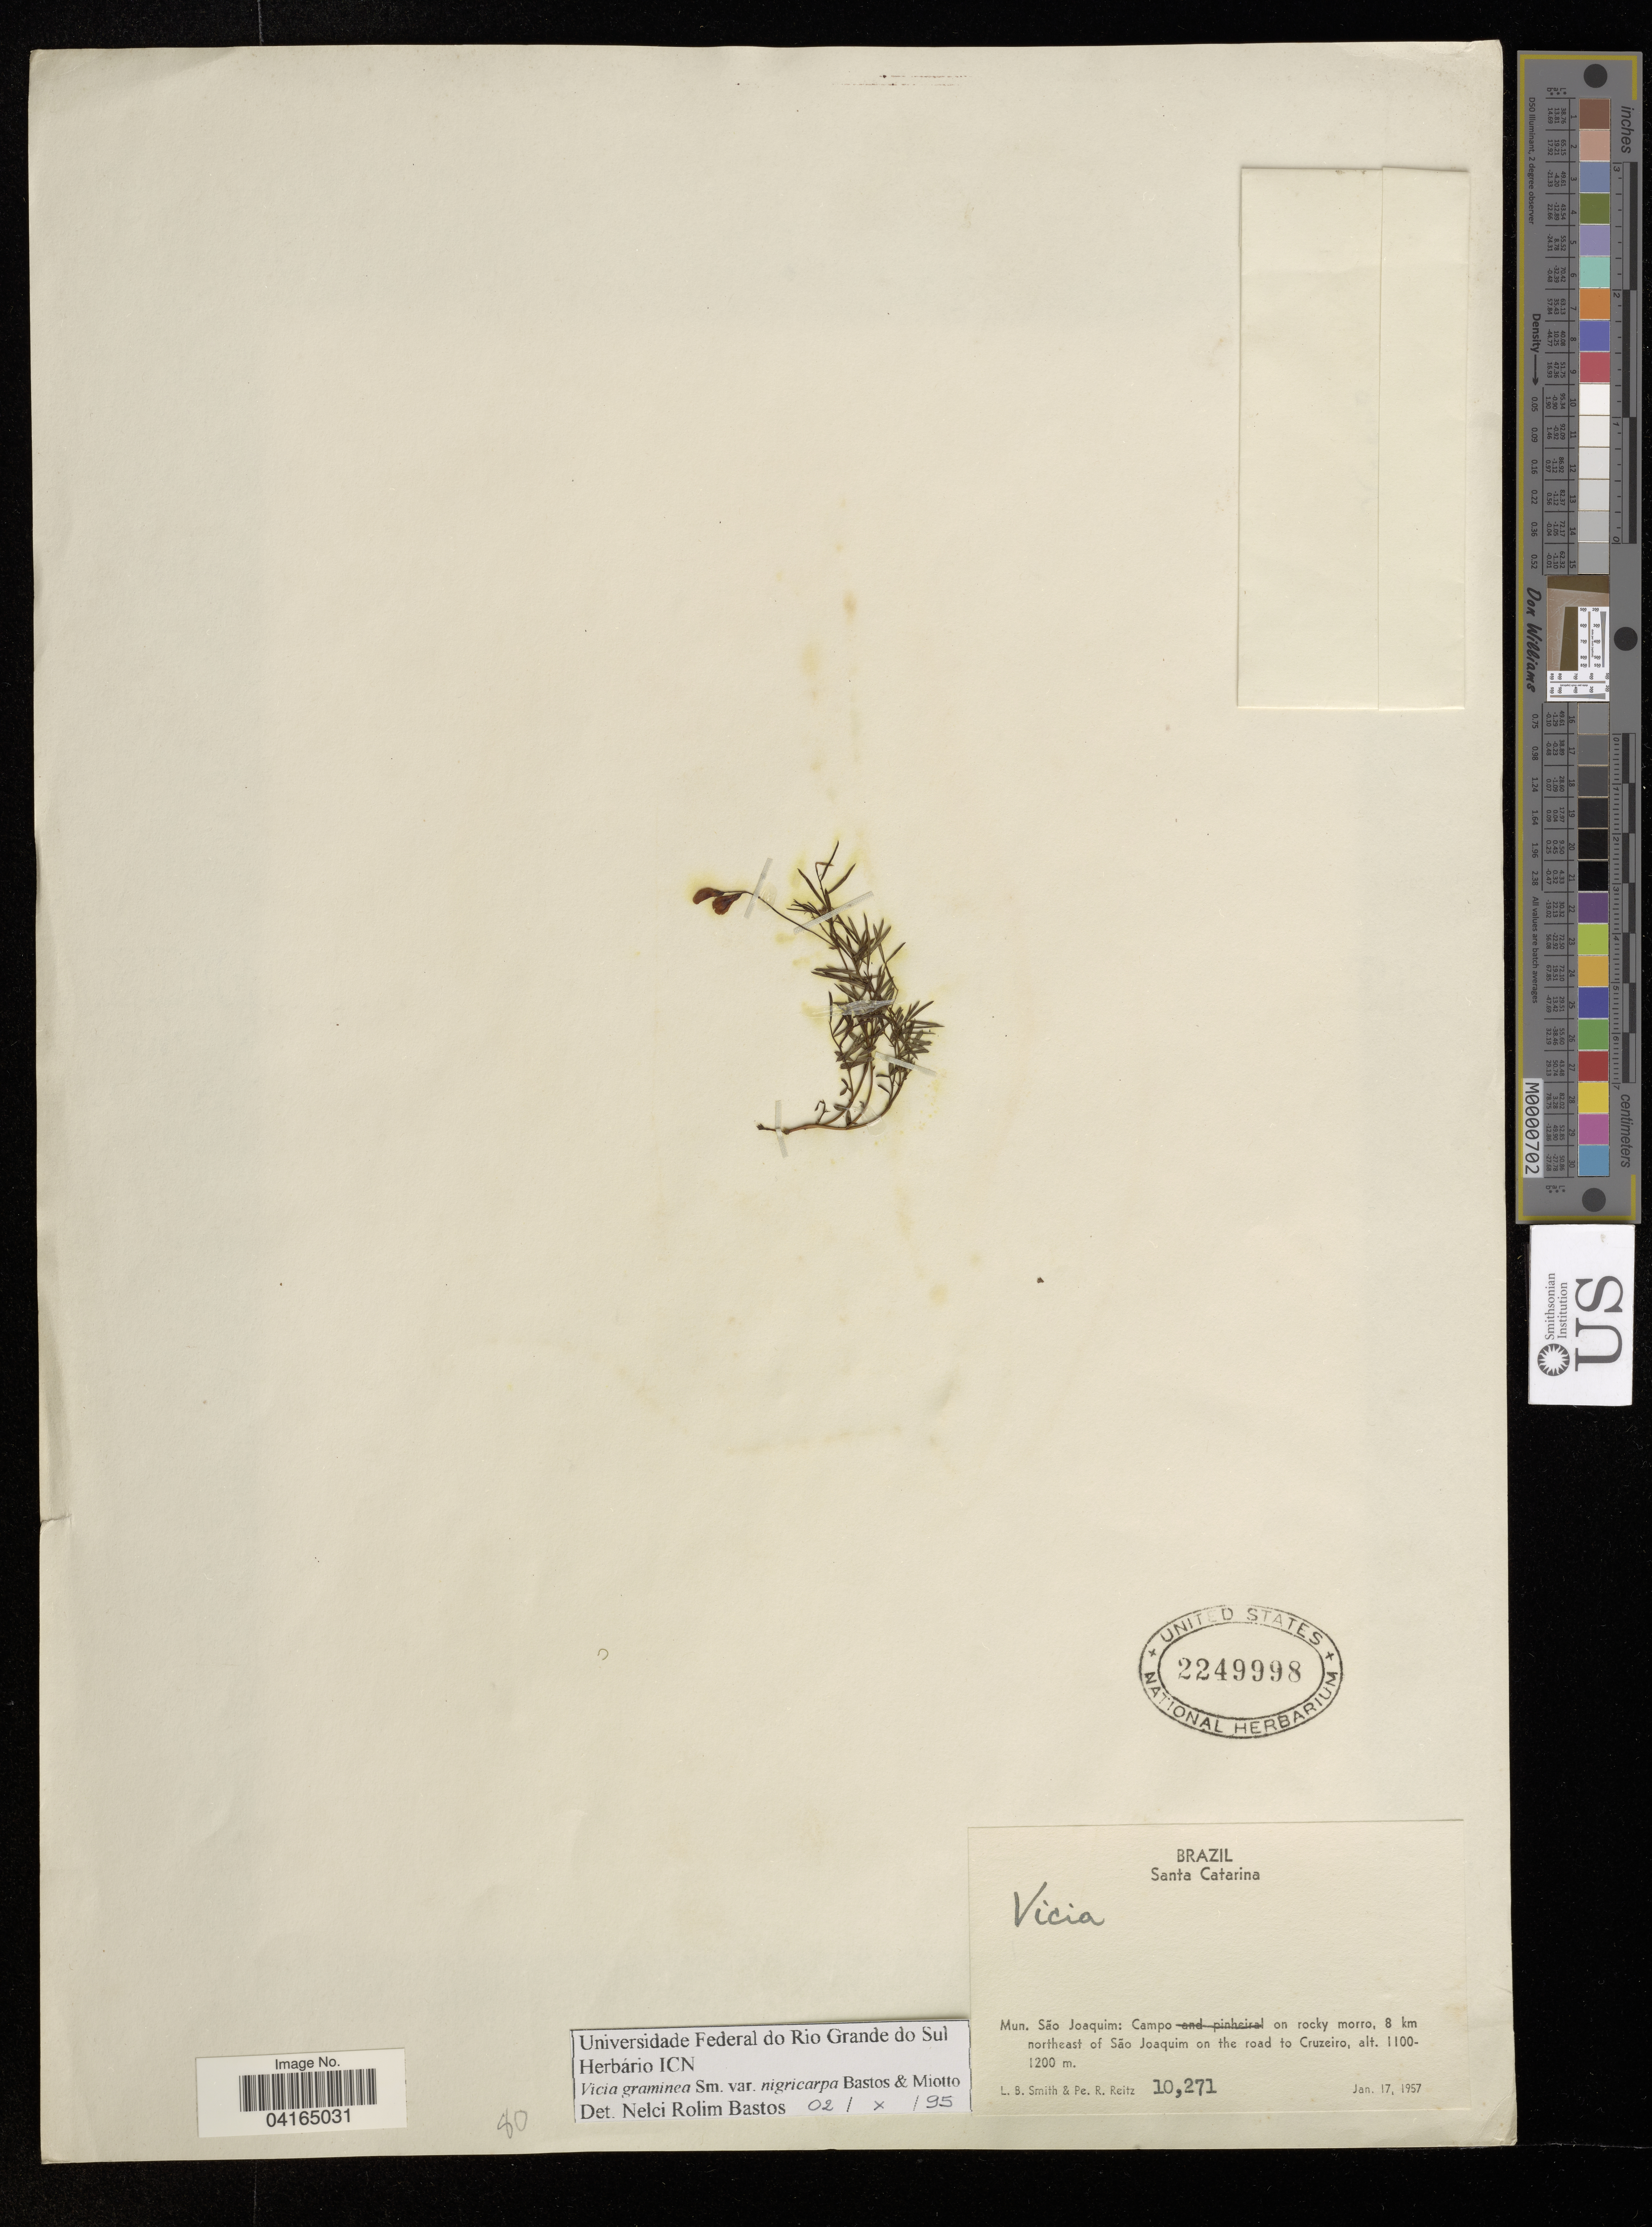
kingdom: Plantae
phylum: Tracheophyta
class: Magnoliopsida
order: Fabales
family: Fabaceae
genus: Vicia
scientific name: Vicia graminea var. nigricarpa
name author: N.R. Bastos & Miotto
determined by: Hechenleitner, Paulina, RBG Edinburgh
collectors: L. Smith & P. Reitz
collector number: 10,271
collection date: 1957-01-17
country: Brazil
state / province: Santa Catarina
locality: Mun. Sãi Joaquim: Campo on rocky morro, 8 km northeast of São Joaquim on the road to Cruzeiro.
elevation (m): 1100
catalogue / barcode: US 2249998